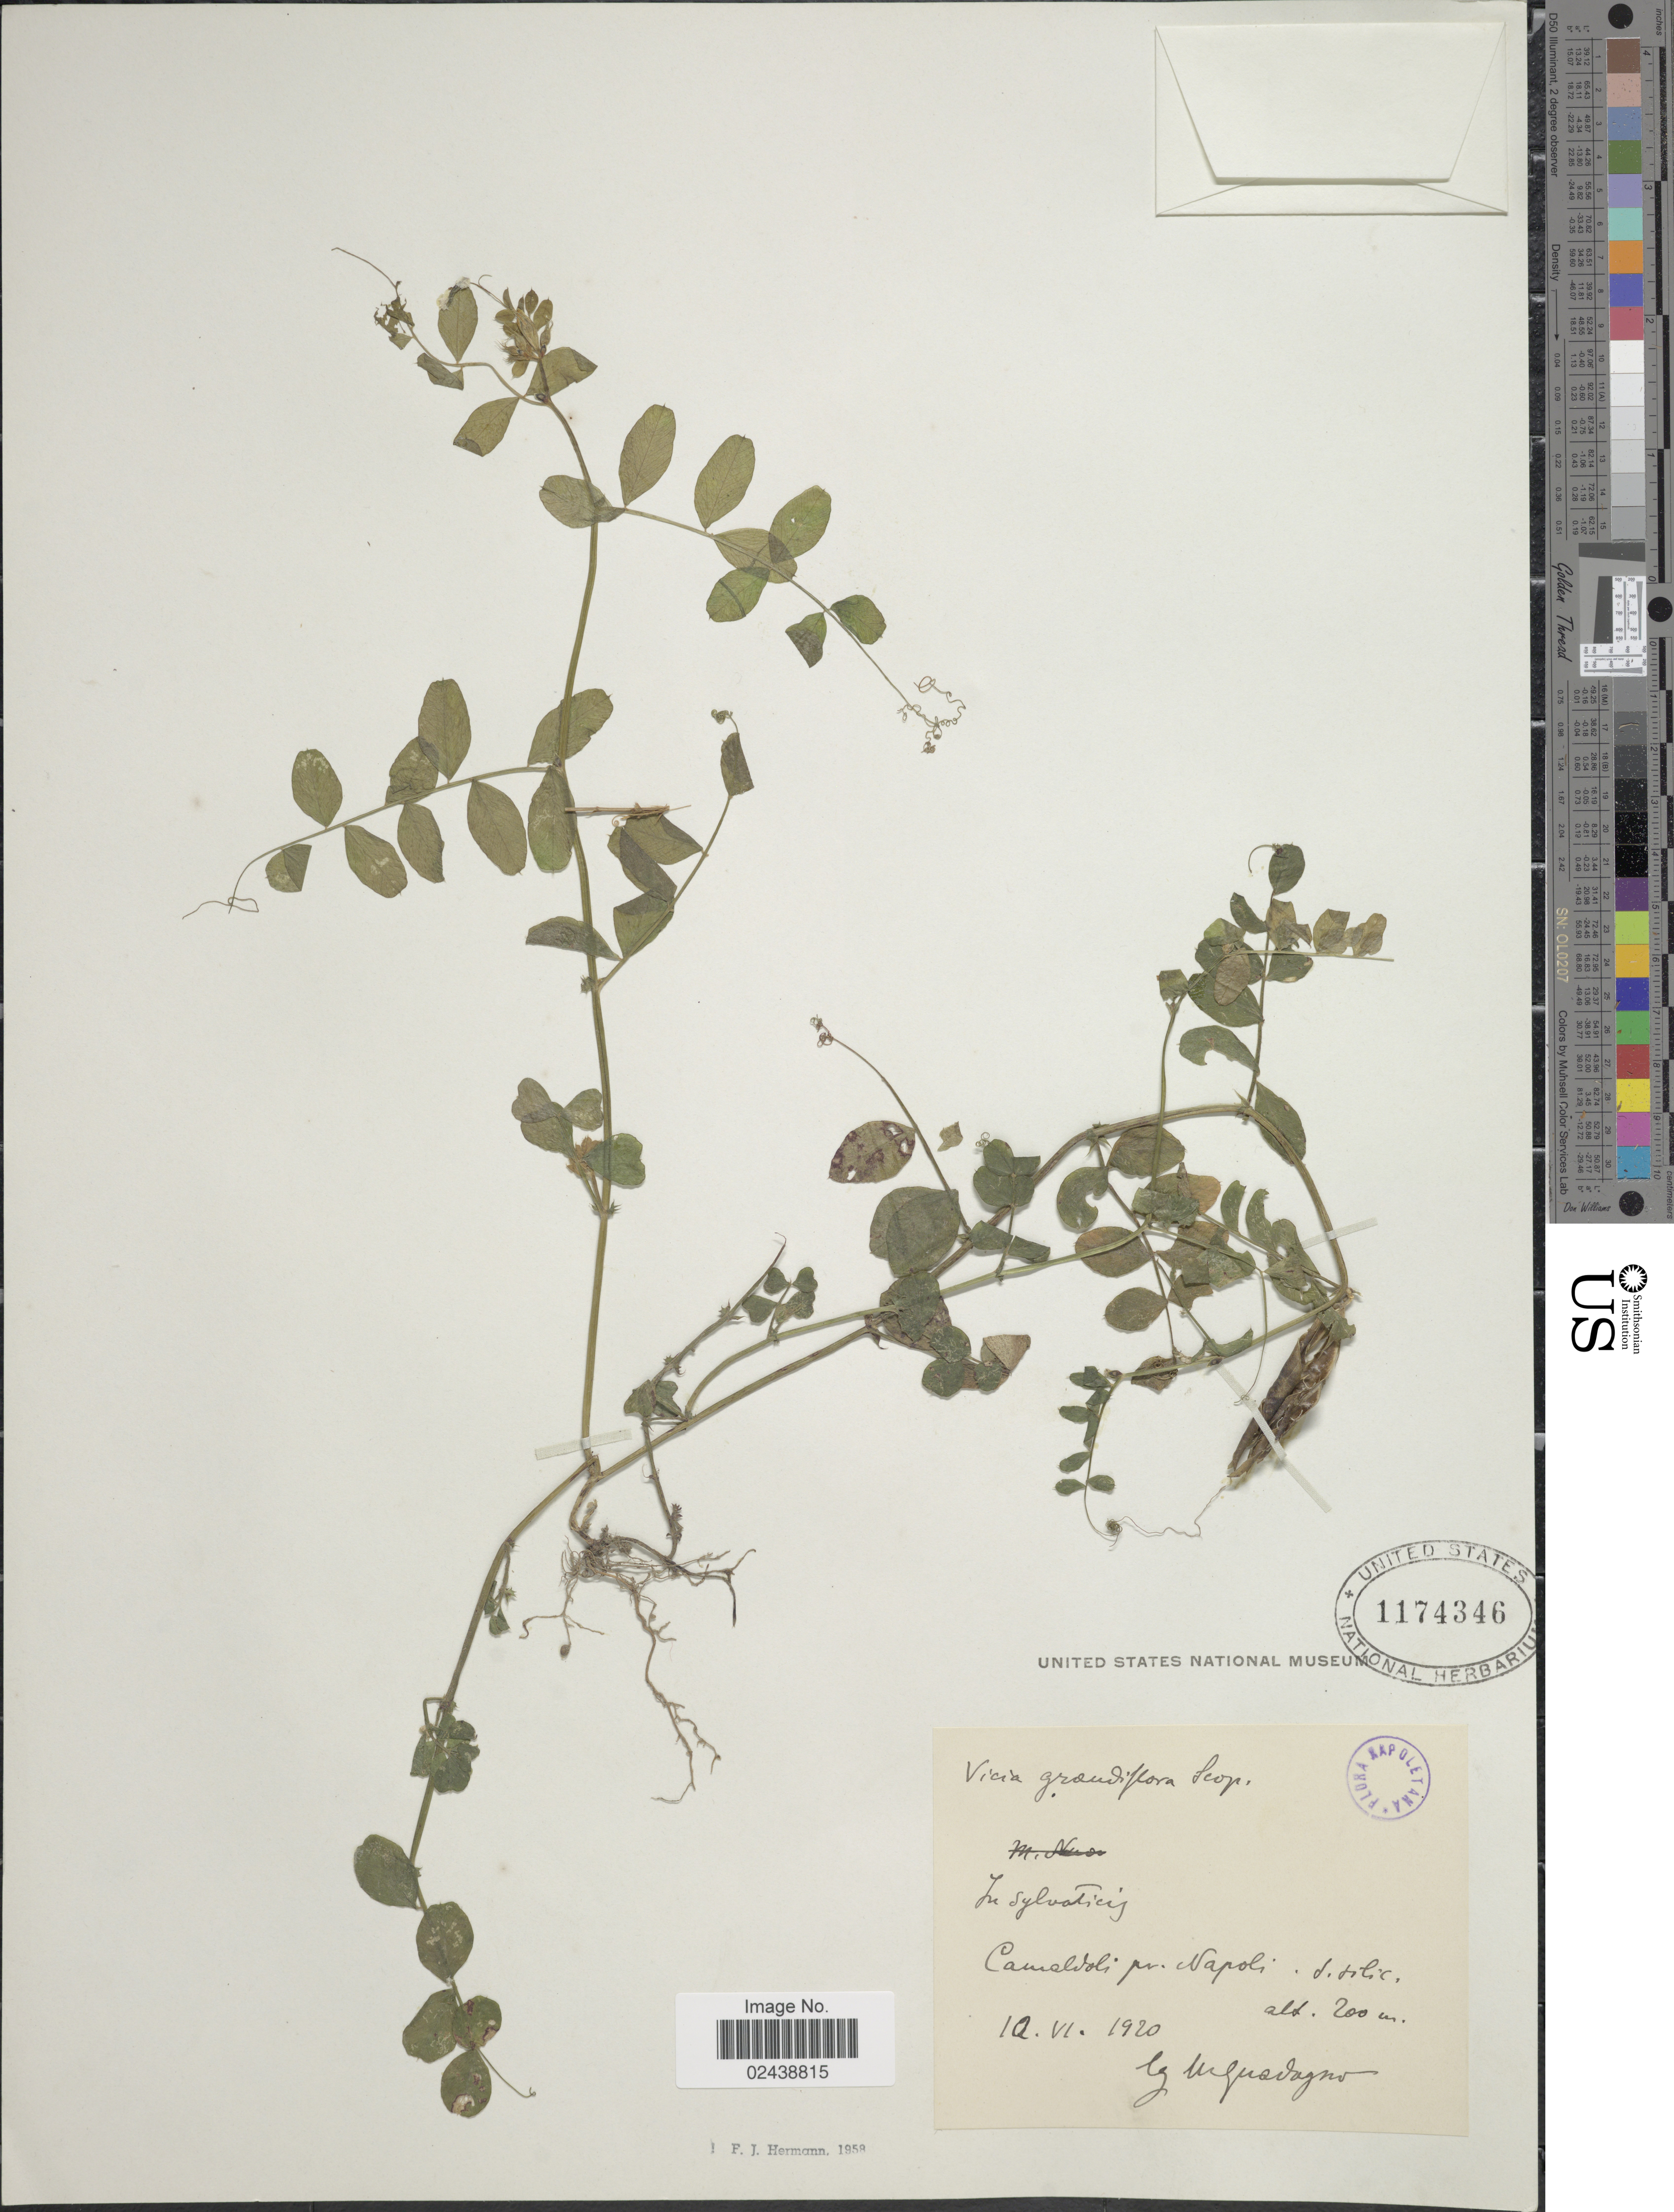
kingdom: Plantae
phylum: Tracheophyta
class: Magnoliopsida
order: Fabales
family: Fabaceae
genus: Vicia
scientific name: Vicia grandiflora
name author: Scop.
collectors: M. Guadagno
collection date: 1920-06-10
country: Italy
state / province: Campania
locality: Cameldoli pr. Napoli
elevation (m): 200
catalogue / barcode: US 1174346